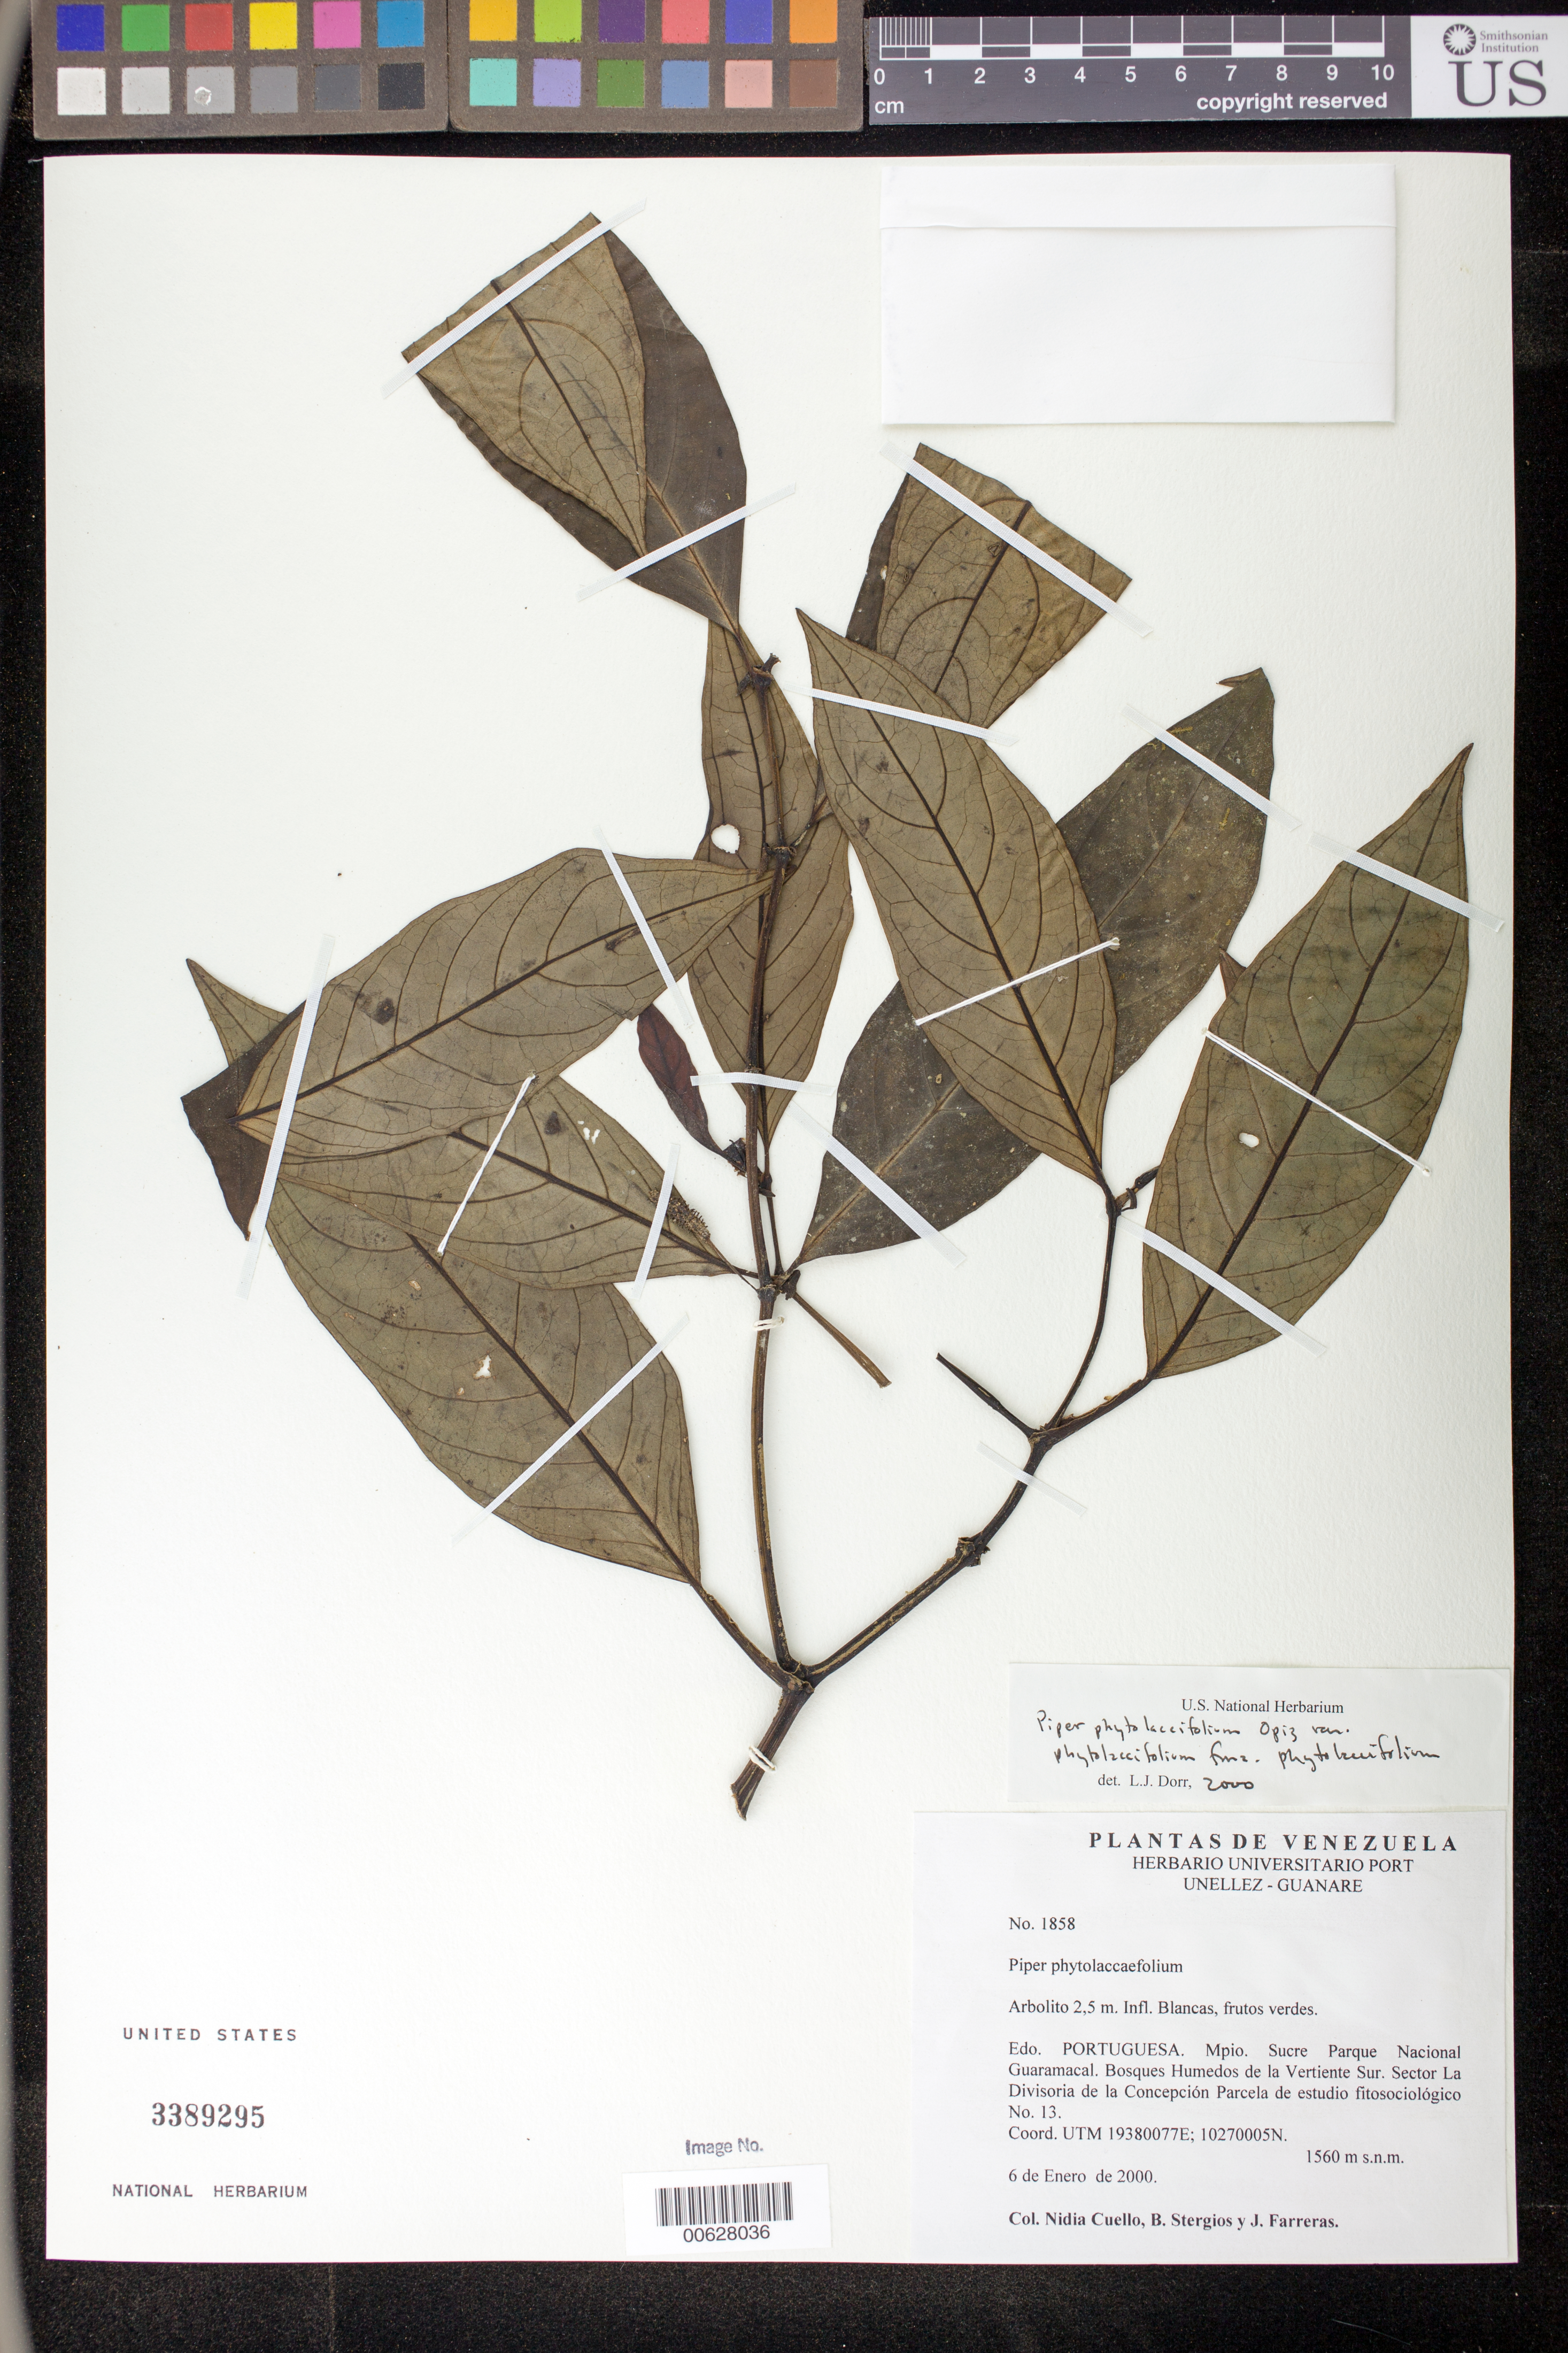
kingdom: Plantae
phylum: Tracheophyta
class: Magnoliopsida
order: Piperales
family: Piperaceae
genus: Piper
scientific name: Piper phytolaccifolium var. phytolaccifolium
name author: Opiz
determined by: Dorr, L. J., (BOT), Smithsonian Institution - National Museum of Natural History (UNITED STATES)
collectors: N. L. Cuello, B. G. Stergios & J. Farreras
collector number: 1858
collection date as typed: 06 Jan 2000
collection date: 2000-01-06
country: Venezuela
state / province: Portuguesa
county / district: Sucre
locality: Parque Nacional Guaramacal. Sector La Divisoria de la Concepción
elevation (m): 1560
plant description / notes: PORT, US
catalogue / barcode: US 3389295